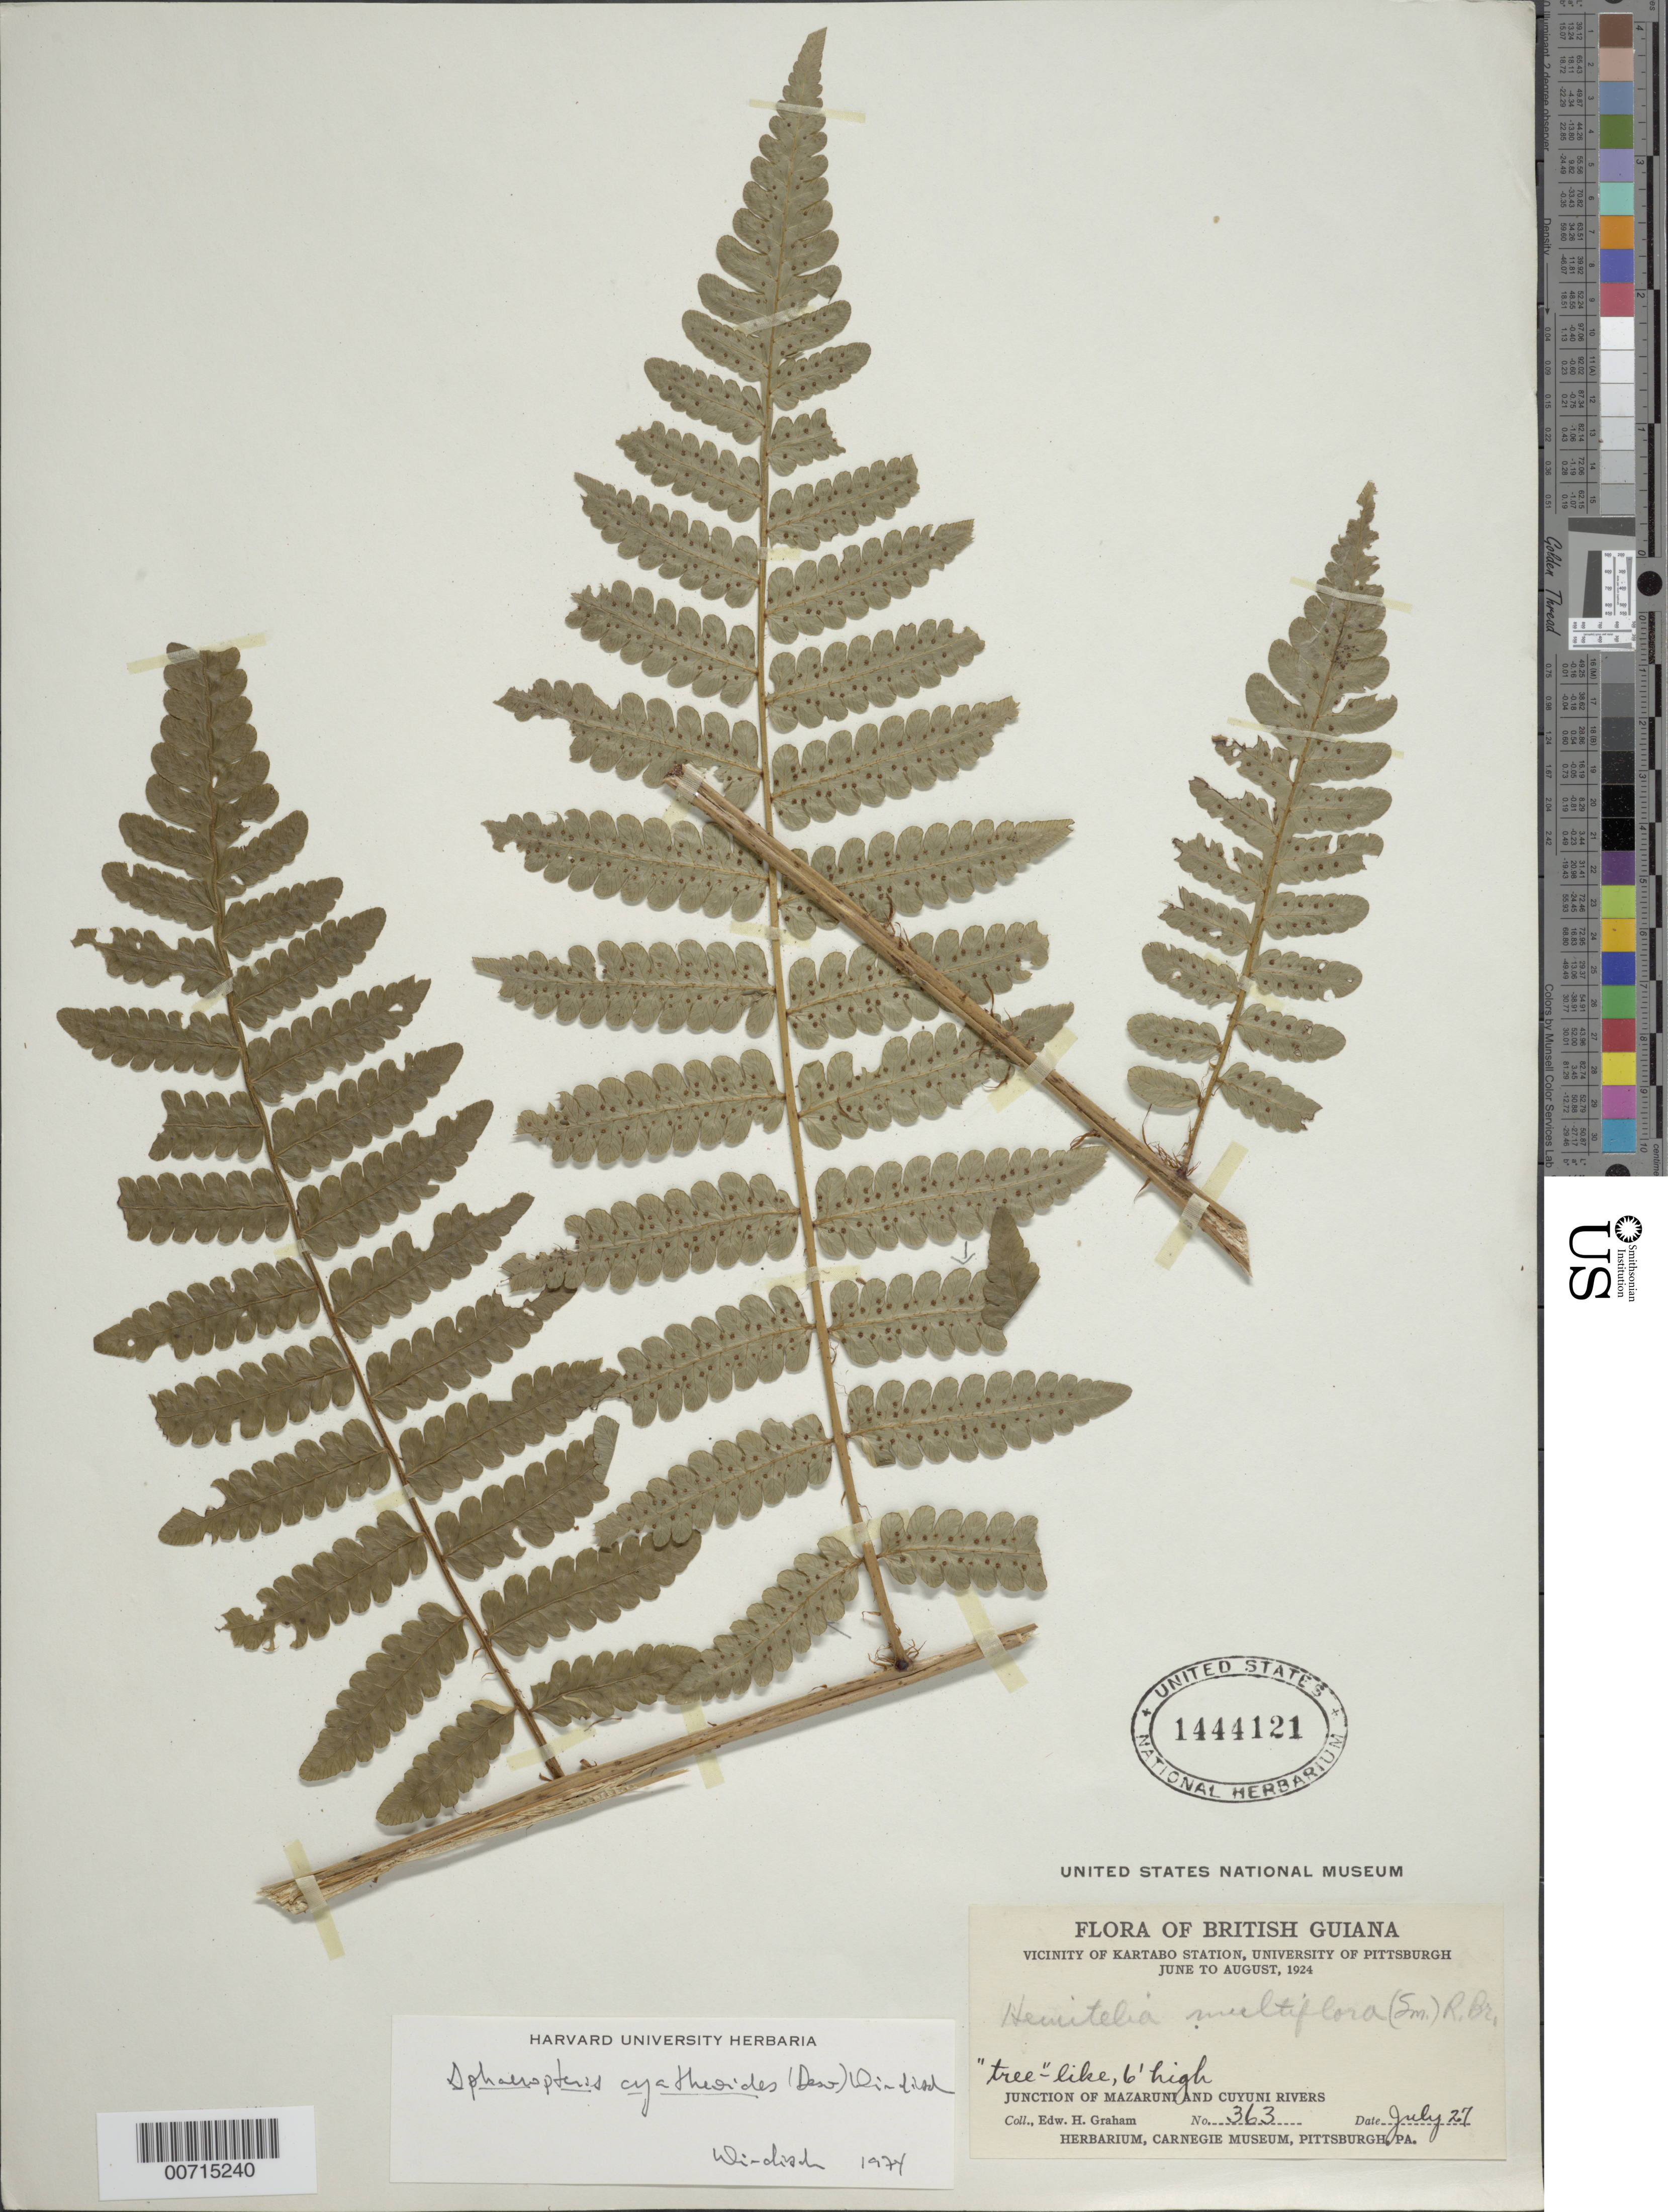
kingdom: Plantae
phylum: Tracheophyta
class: Polypodiopsida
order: Cyatheales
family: Cyatheaceae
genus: Cyathea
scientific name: Cyathea cyatheoides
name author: (Desv.) K.U. Kramer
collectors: E. H. Graham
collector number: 363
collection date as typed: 27-Jul-24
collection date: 1924-07-27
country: Guyana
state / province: Cuyuni-Mazaruni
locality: Kartabo Station, junction of Mazaruni and Cuyuni Rivers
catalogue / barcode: US 1444121